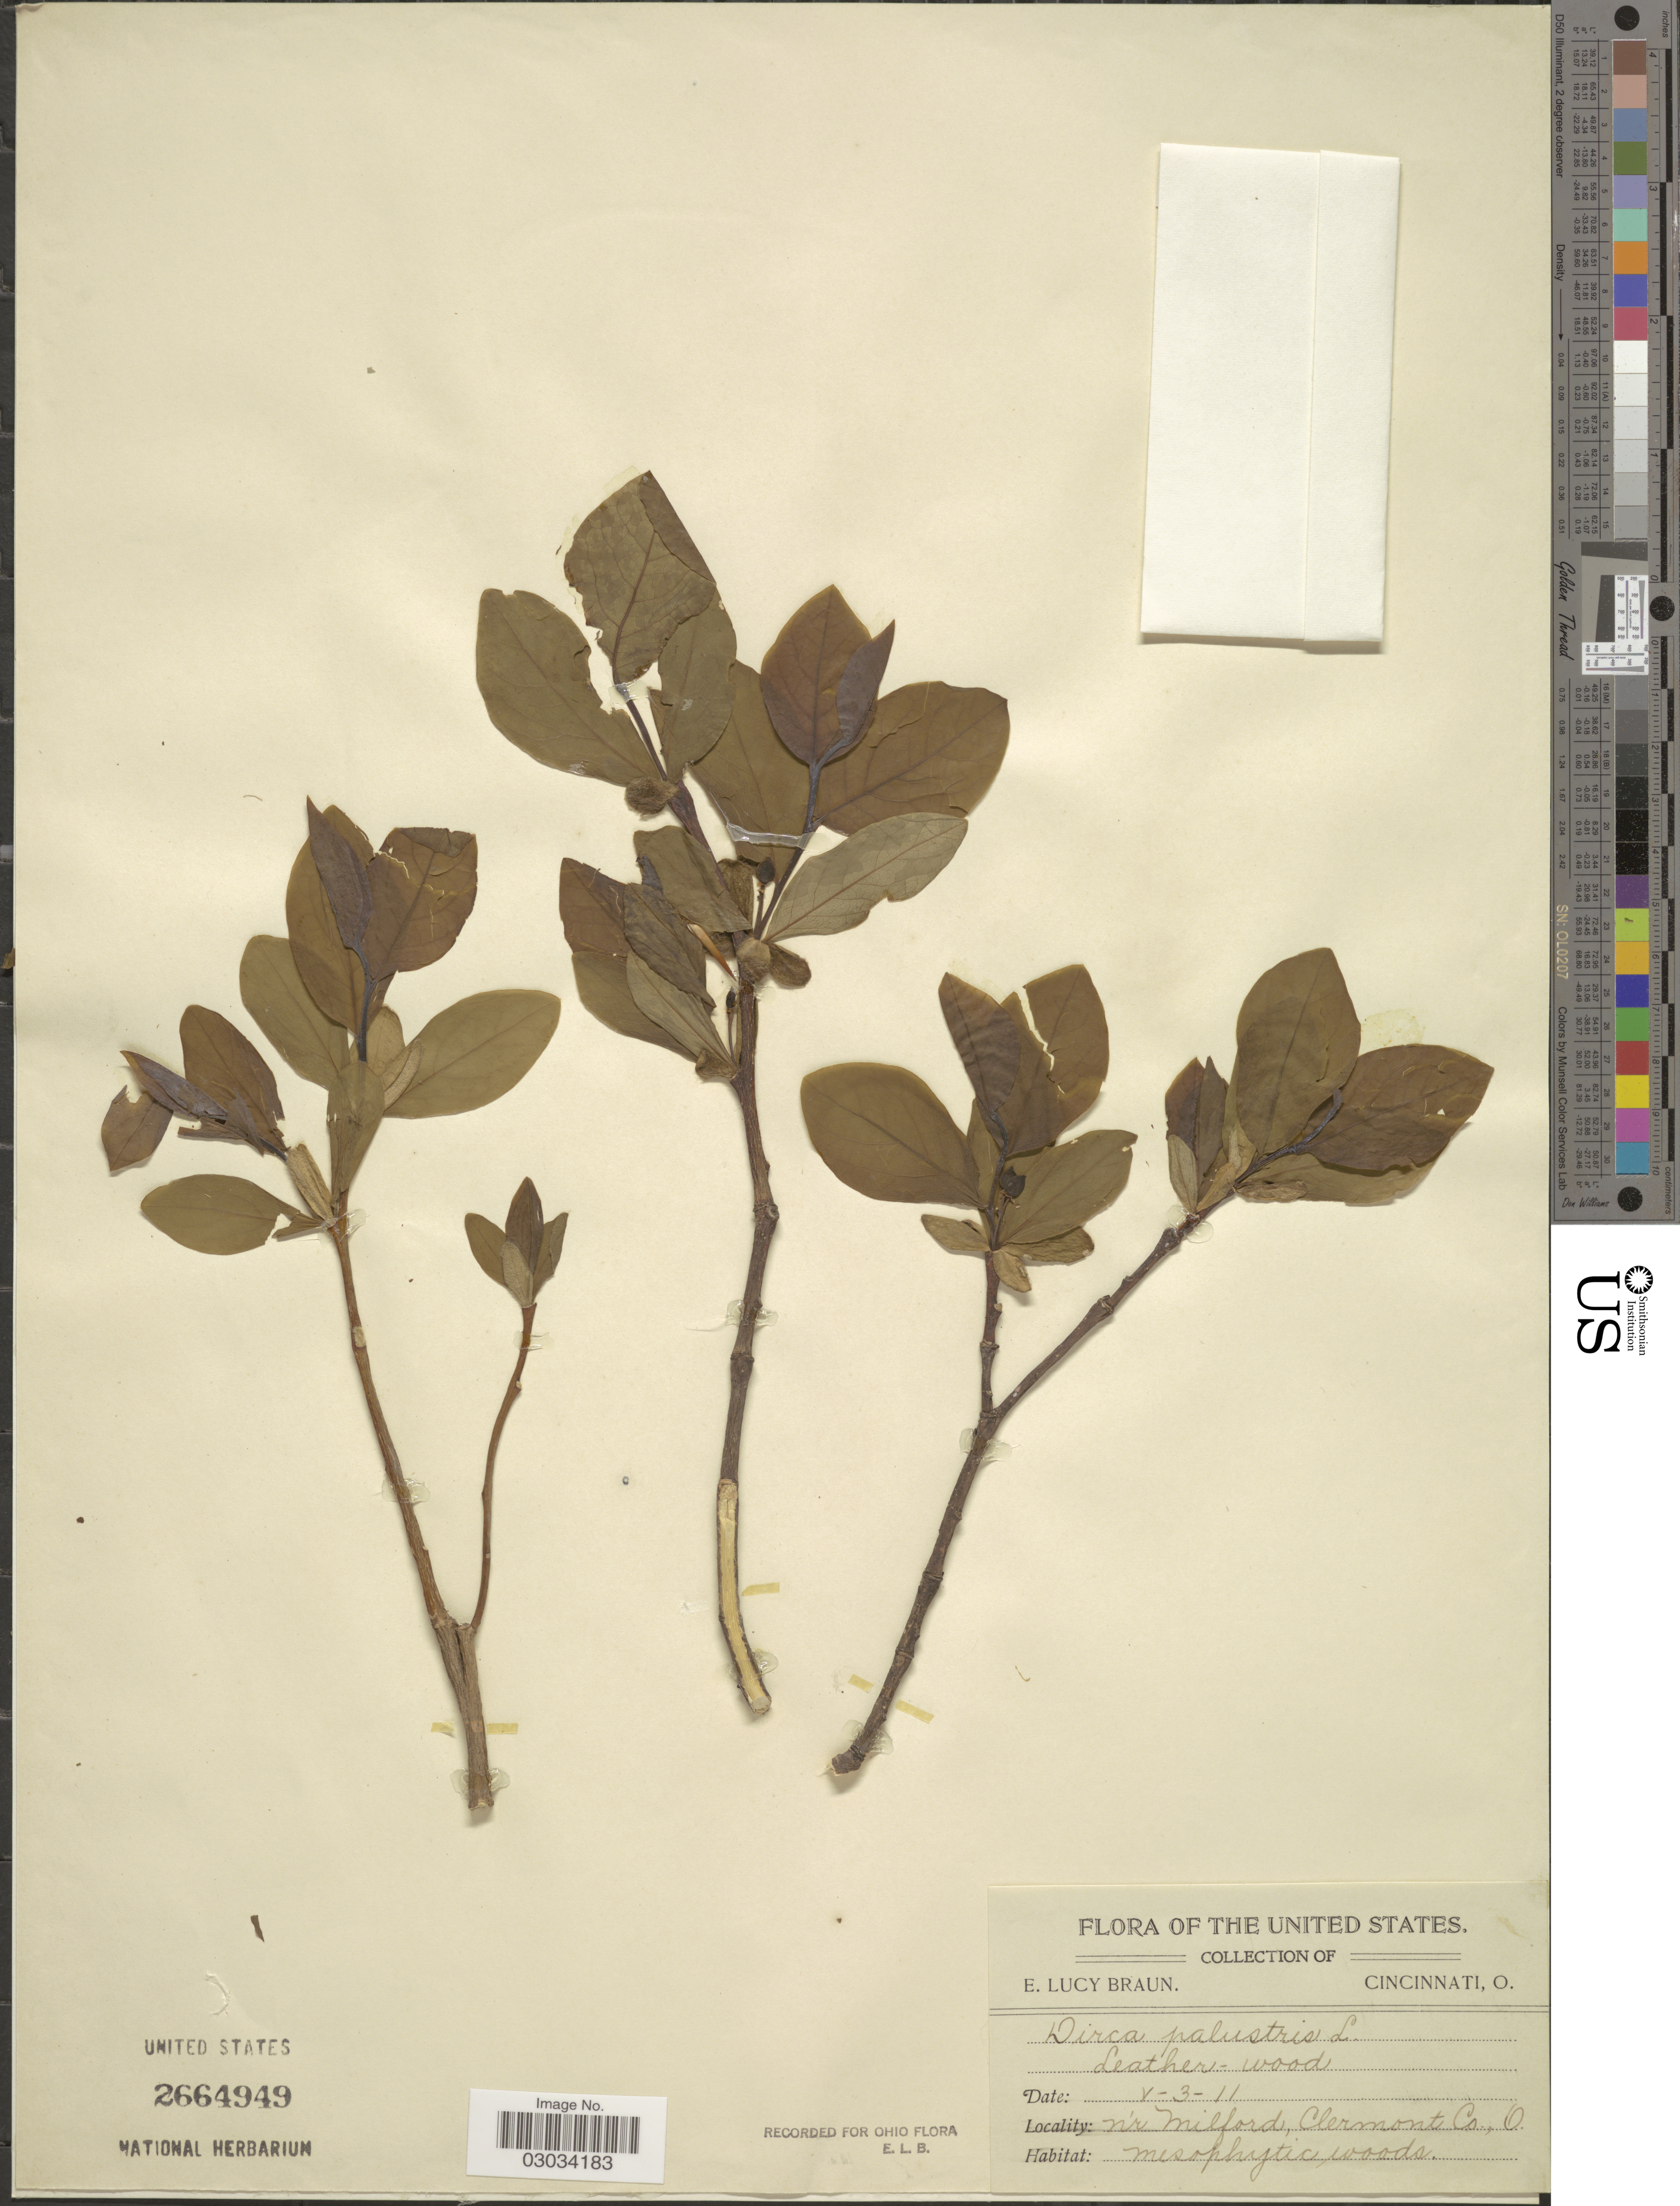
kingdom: Plantae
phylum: Tracheophyta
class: Magnoliopsida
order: Malvales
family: Thymelaeaceae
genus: Dirca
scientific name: Dirca palustris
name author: L.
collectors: E. L. Braun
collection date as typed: Transcribed d/m/y: 3/5/11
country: United States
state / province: Ohio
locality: N'r Milford, Clermonth Co.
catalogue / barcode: US 2664949